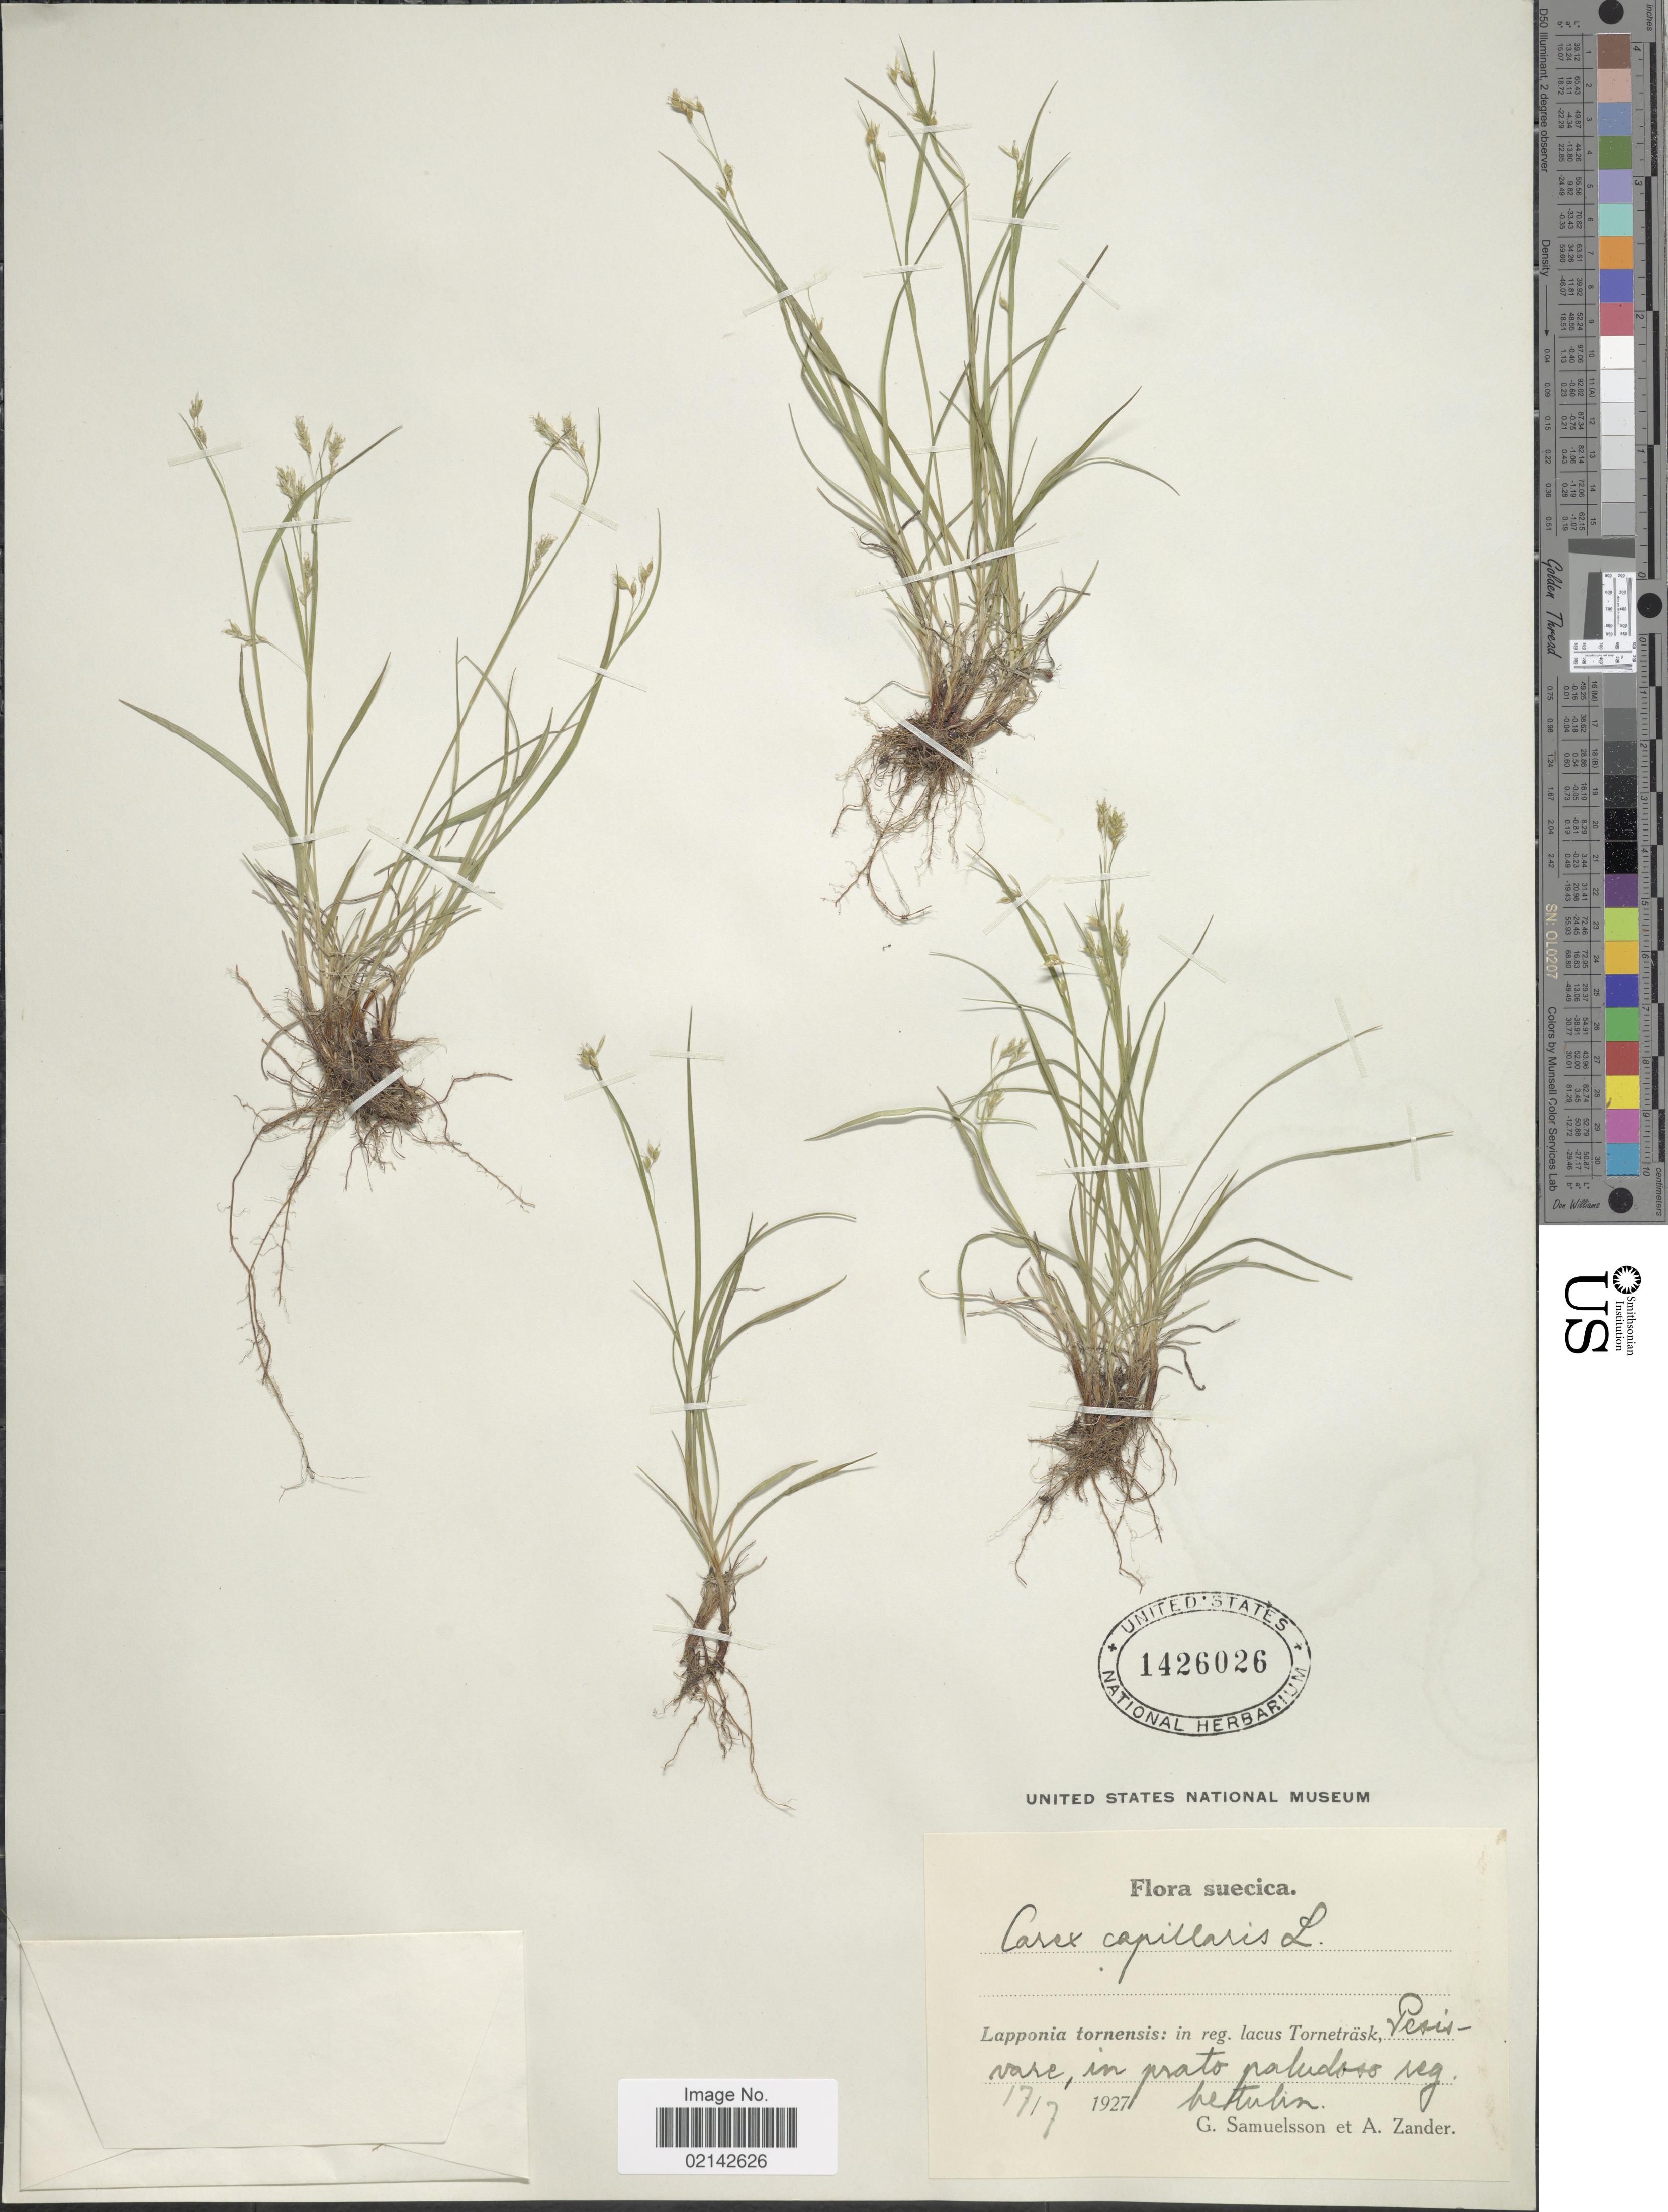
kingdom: Plantae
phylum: Tracheophyta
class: Liliopsida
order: Poales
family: Cyperaceae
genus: Carex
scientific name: Carex capillaris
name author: L.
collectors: G. Samuelsson & A. Zander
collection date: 1927-07-17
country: Sweden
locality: Suecica, Lapponia tornensis: in reg. lacus Tornetrask, Pesisvare, in prato paludoso reg, betulin.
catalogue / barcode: US 1426026